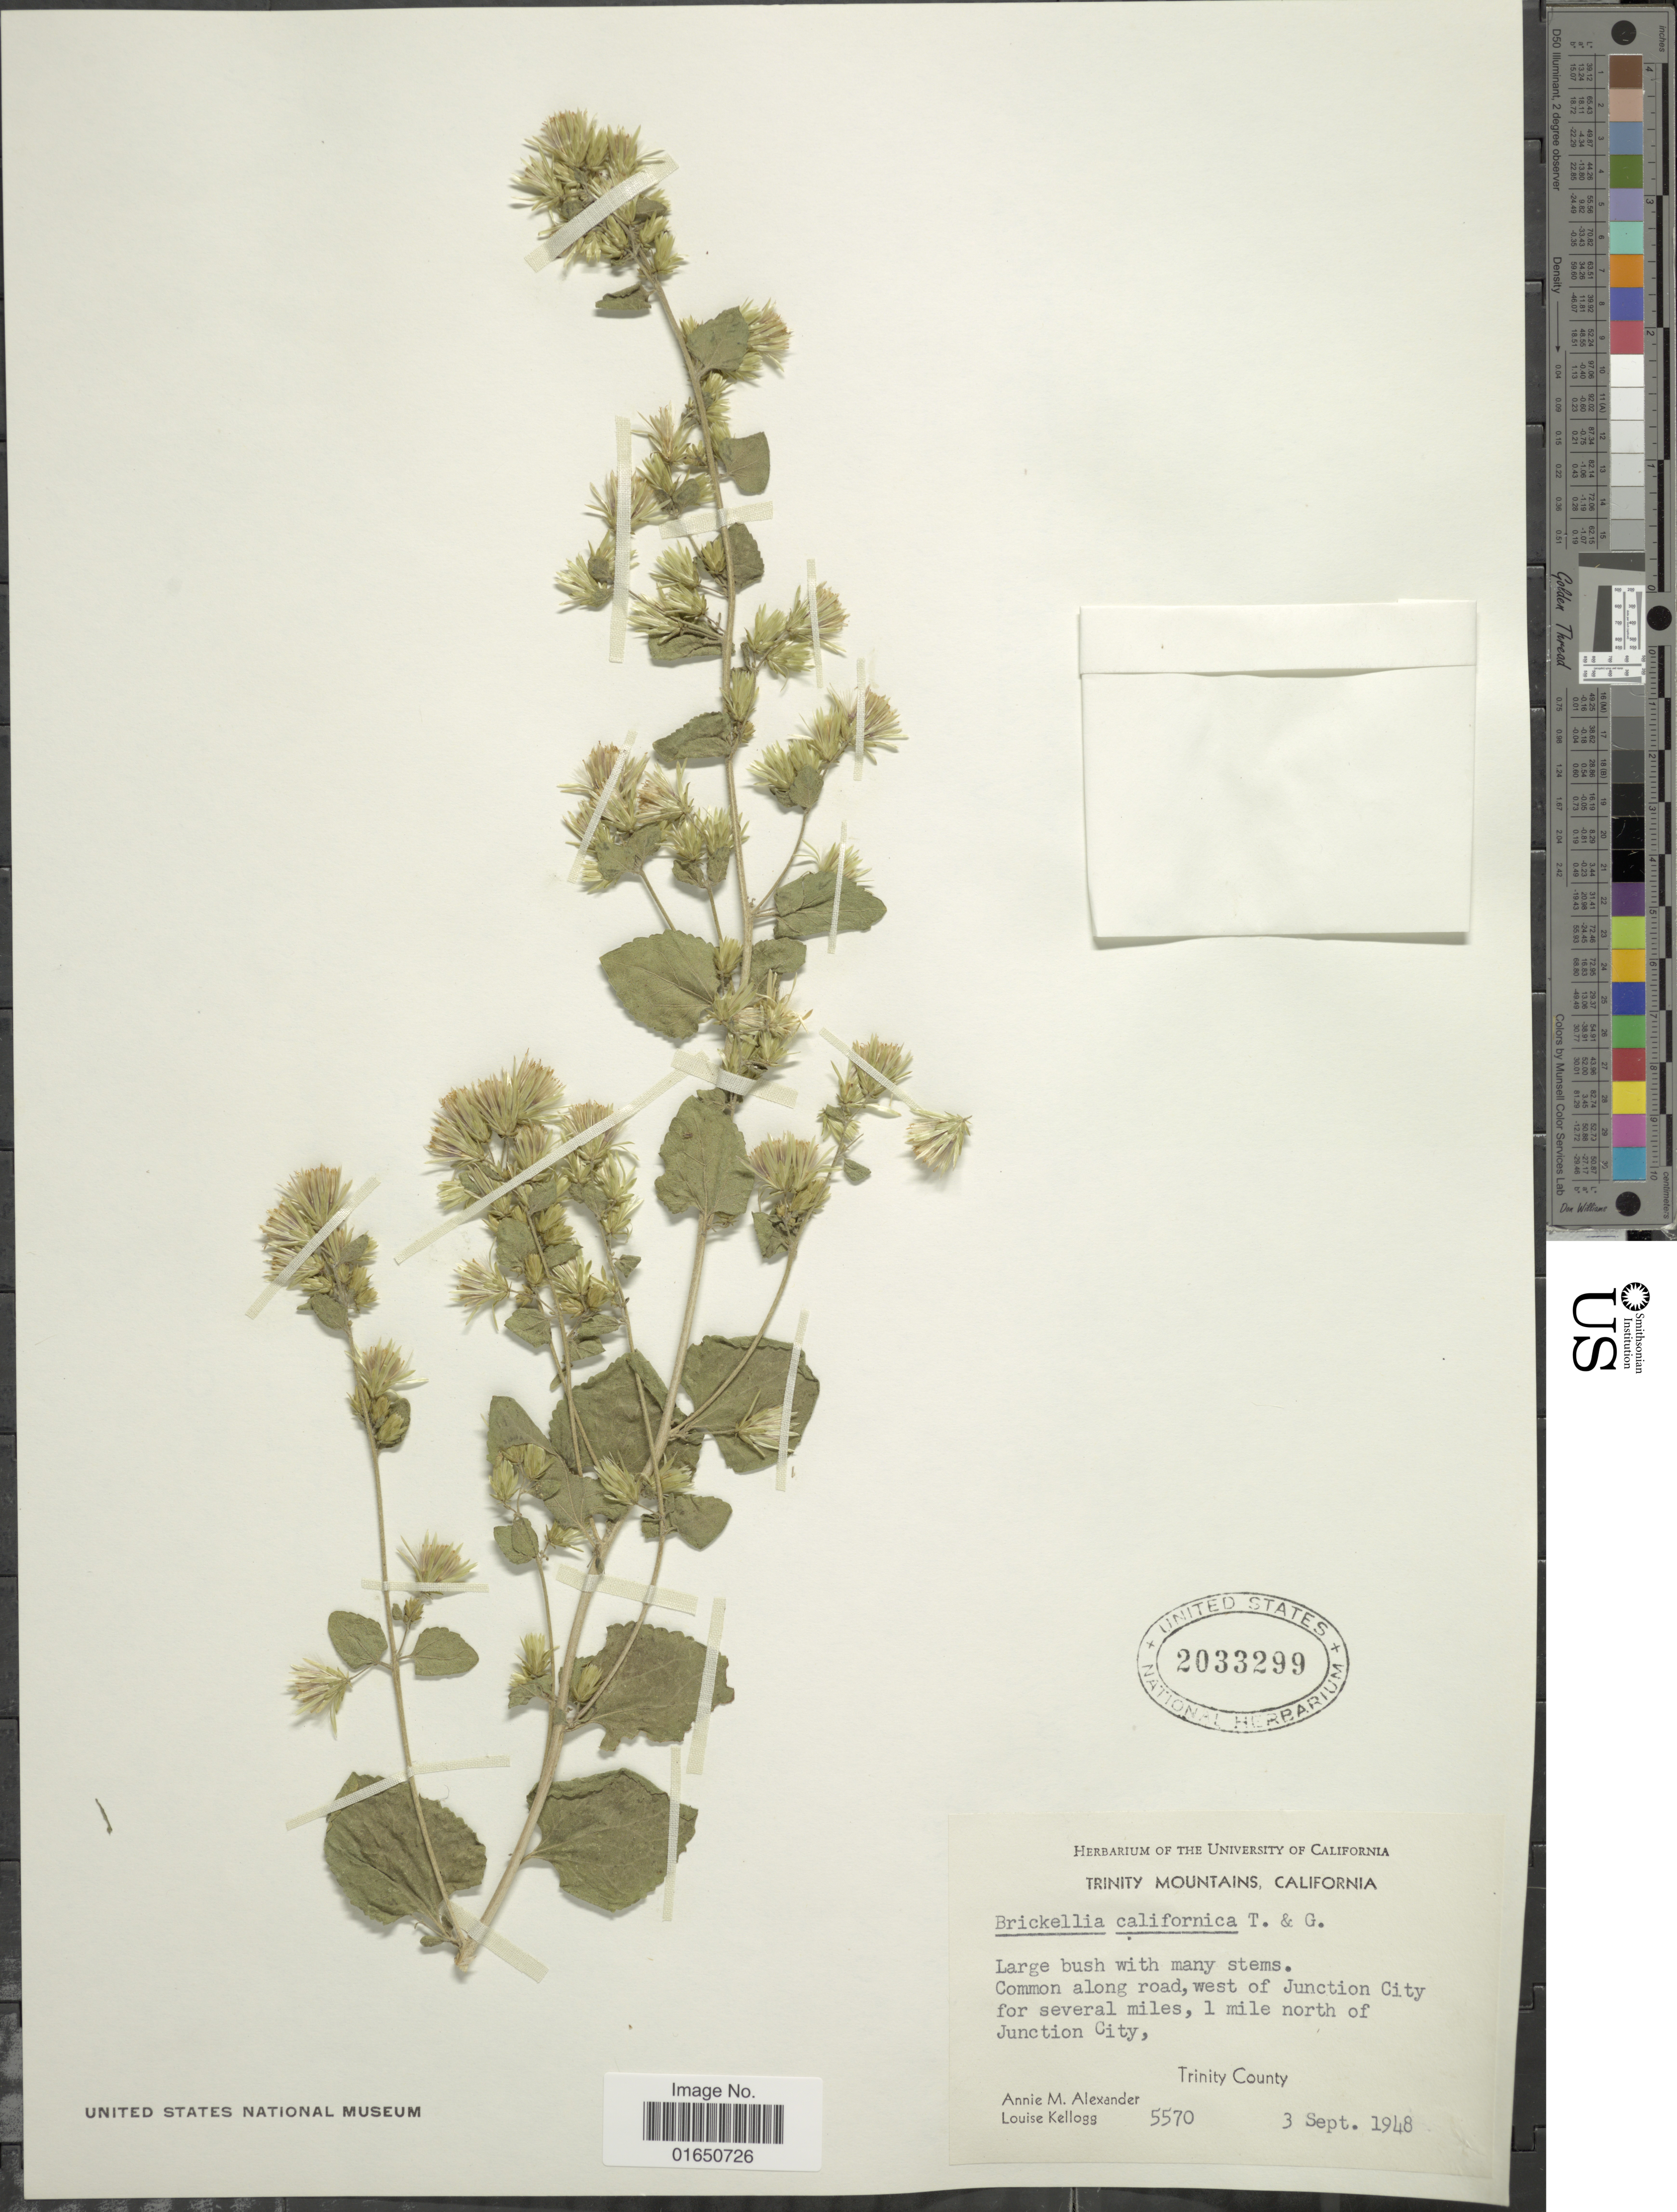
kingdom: Plantae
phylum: Tracheophyta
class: Magnoliopsida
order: Asterales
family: Asteraceae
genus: Brickellia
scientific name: Brickellia californica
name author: (Torr. & A. Gray) A. Gray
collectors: A. M. Alexander & L. Kellogg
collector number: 5570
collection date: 1948-09-03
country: United States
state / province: California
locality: Trinity Mountains, Common along road, west of Junction City for several miles, 1 mile north of Junction City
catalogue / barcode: US 2033299